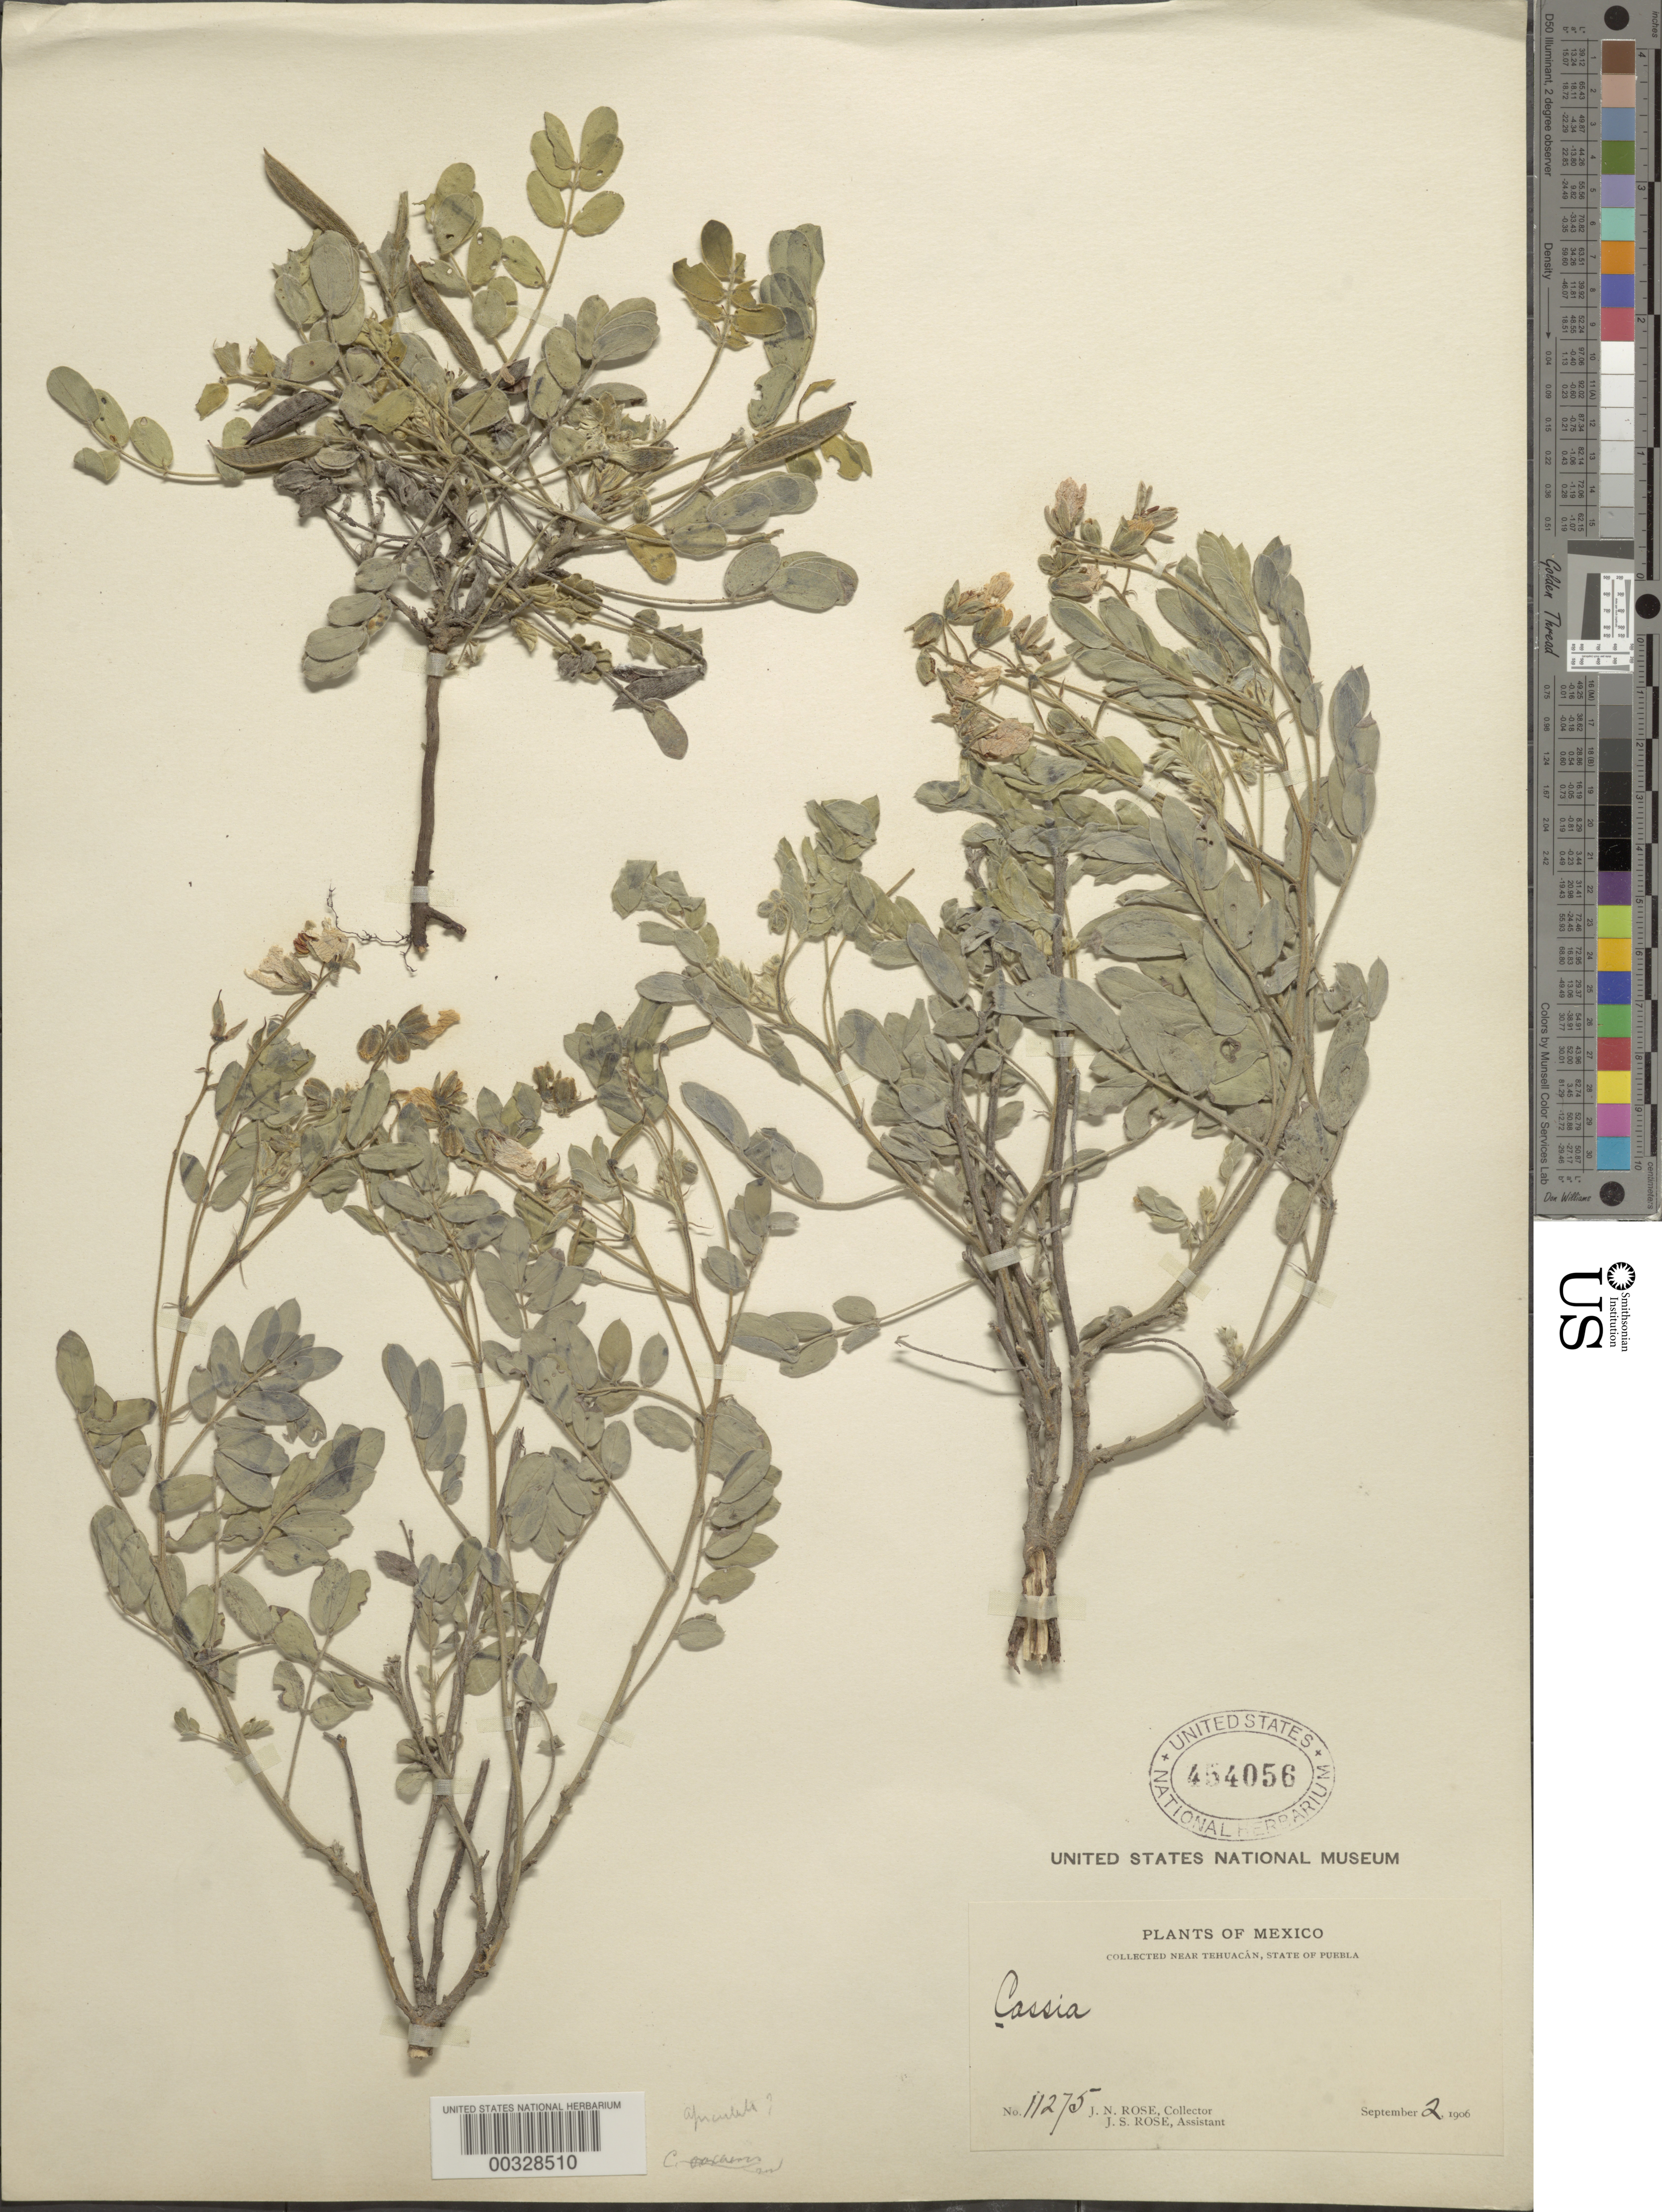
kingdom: Plantae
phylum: Tracheophyta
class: Magnoliopsida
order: Fabales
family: Fabaceae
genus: Senna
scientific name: Senna crotalarioides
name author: (Kunth) H.S. Irwin & Barneby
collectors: J. N. Rose & J. S. Rose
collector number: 11275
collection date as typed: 02 Sep 1906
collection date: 1906-09-02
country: Mexico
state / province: Puebla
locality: Near Tehuacan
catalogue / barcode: US 454056